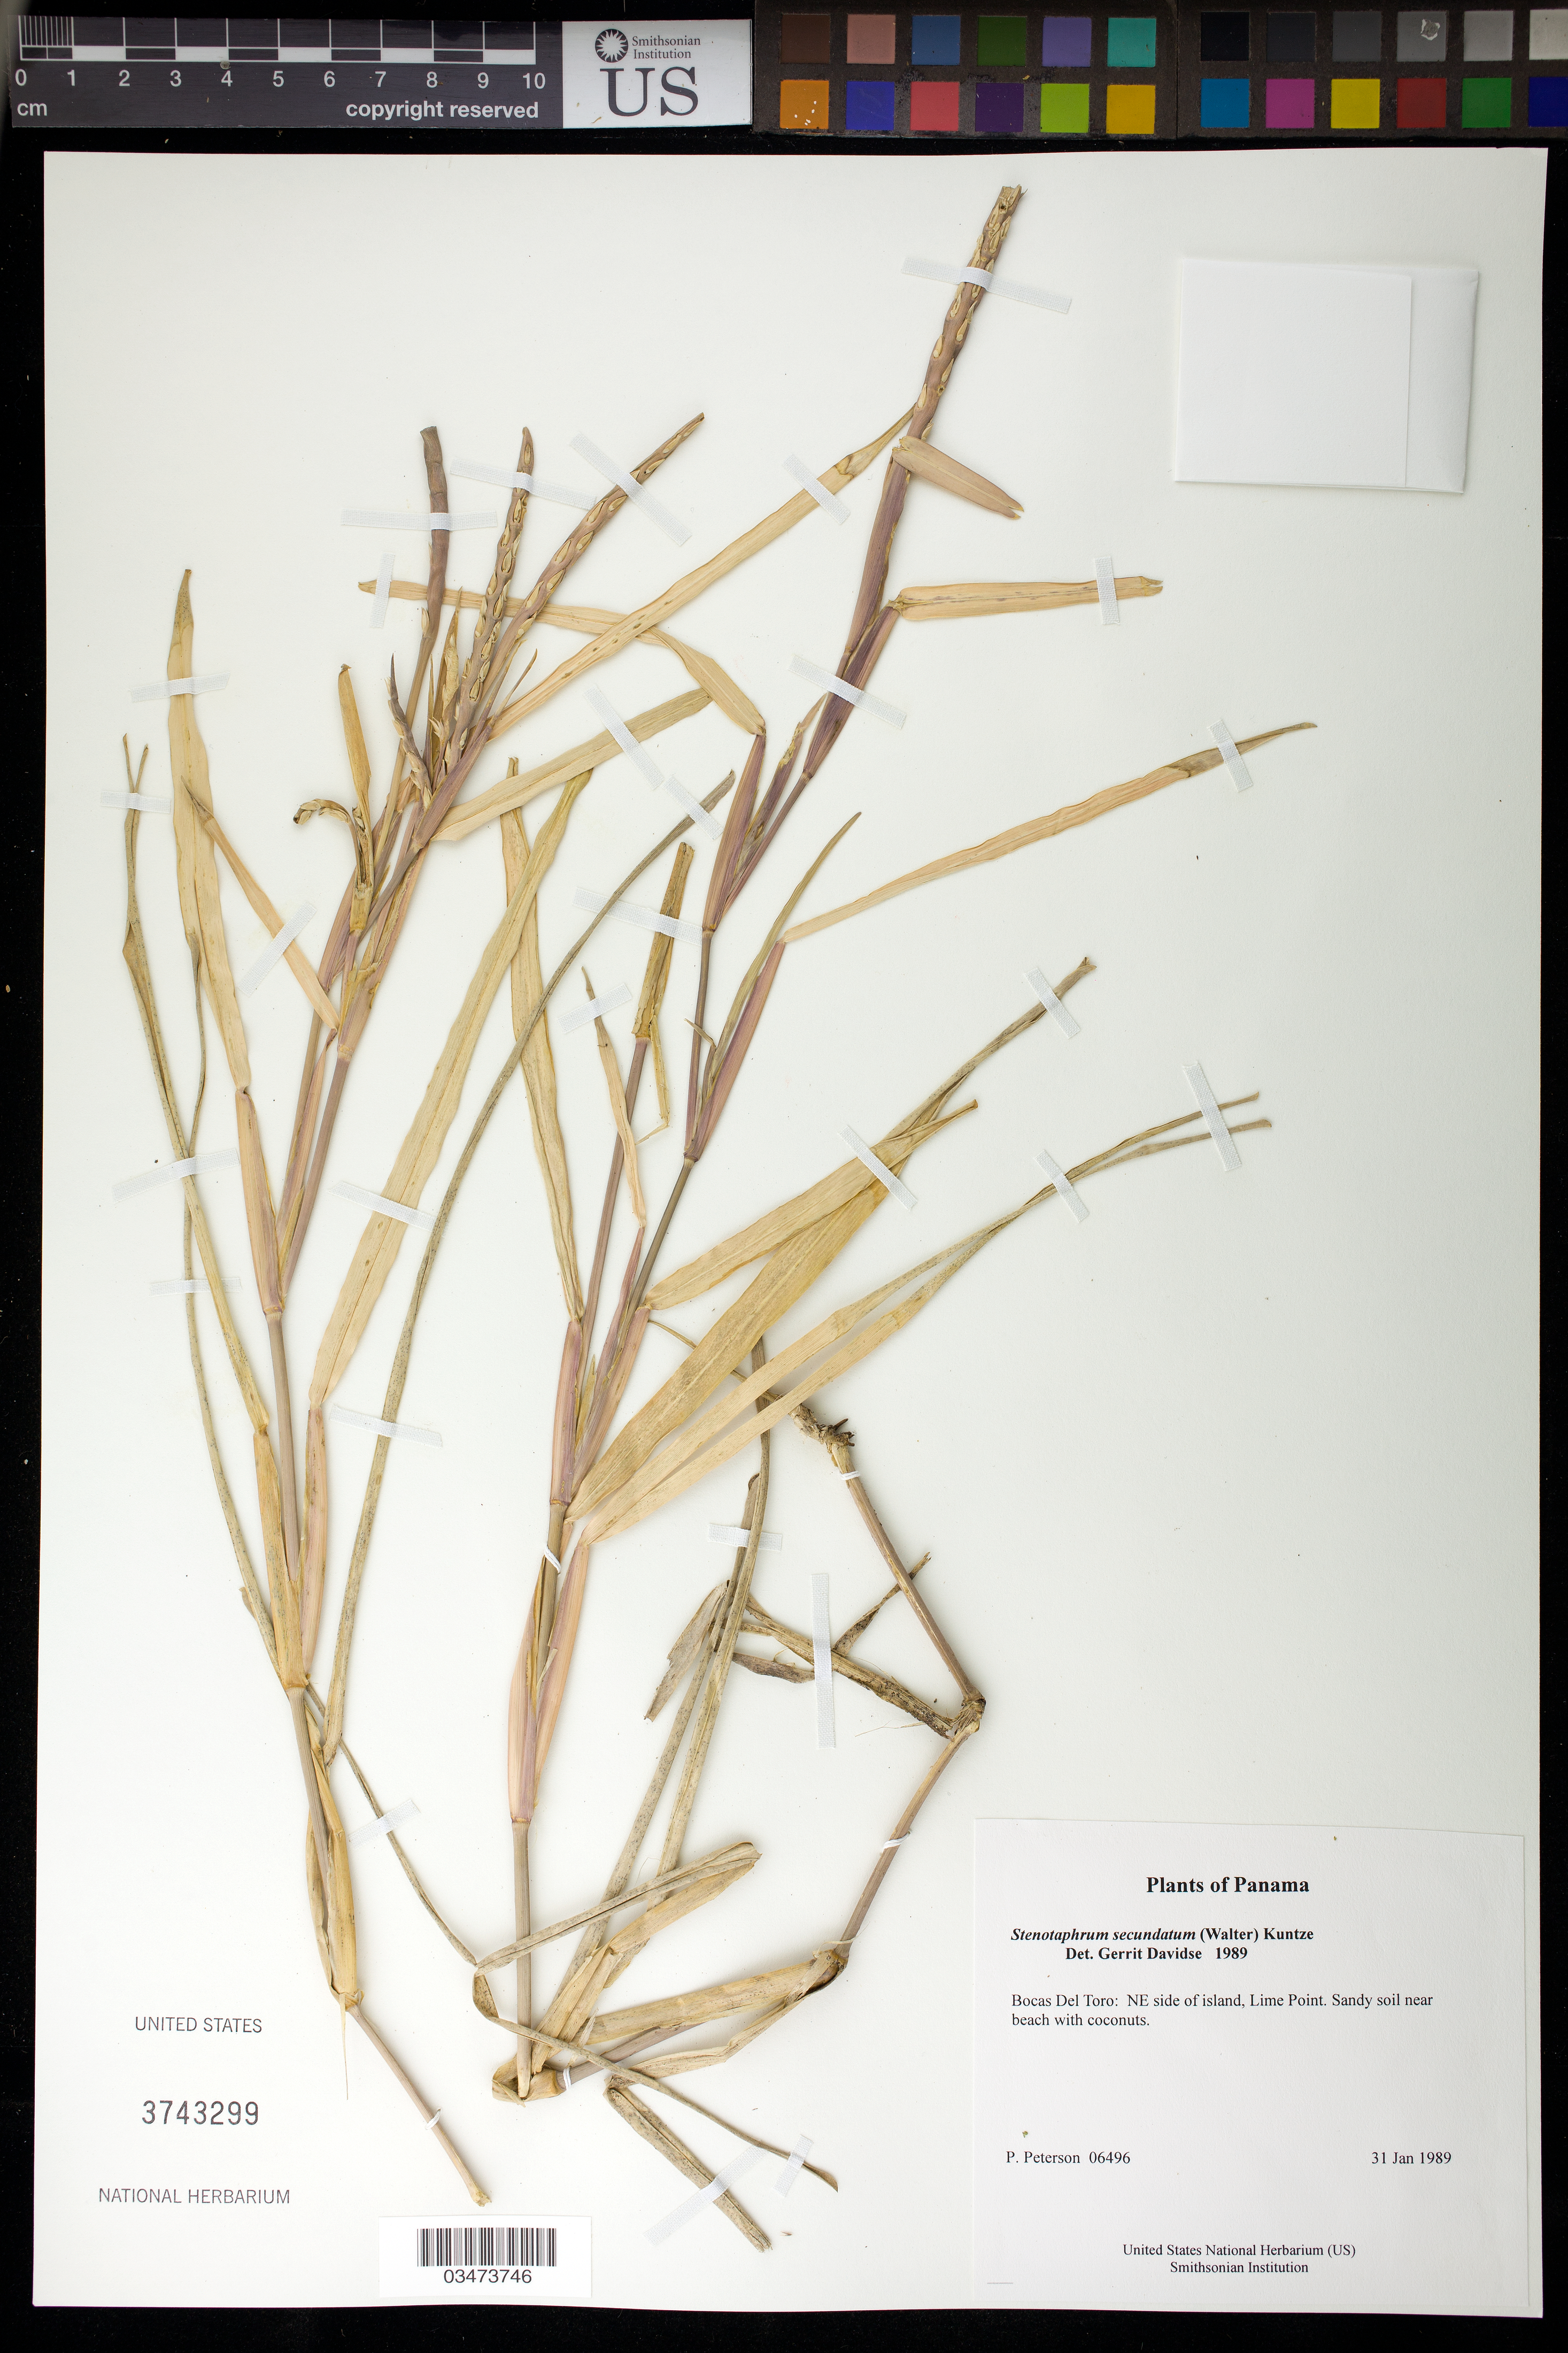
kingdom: Plantae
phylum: Tracheophyta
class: Liliopsida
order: Poales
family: Poaceae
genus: Stenotaphrum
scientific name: Stenotaphrum secundatum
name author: (Walter) Kuntze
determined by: Davidse, Gerrit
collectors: P. M. Peterson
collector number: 06496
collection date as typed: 31 Jan 1989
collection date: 1989-01-31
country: Panama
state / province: Bocas del Toro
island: Colón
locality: NE side of island, Lime Point.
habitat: Sandy soil near beach with coconuts.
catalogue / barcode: US 3743299